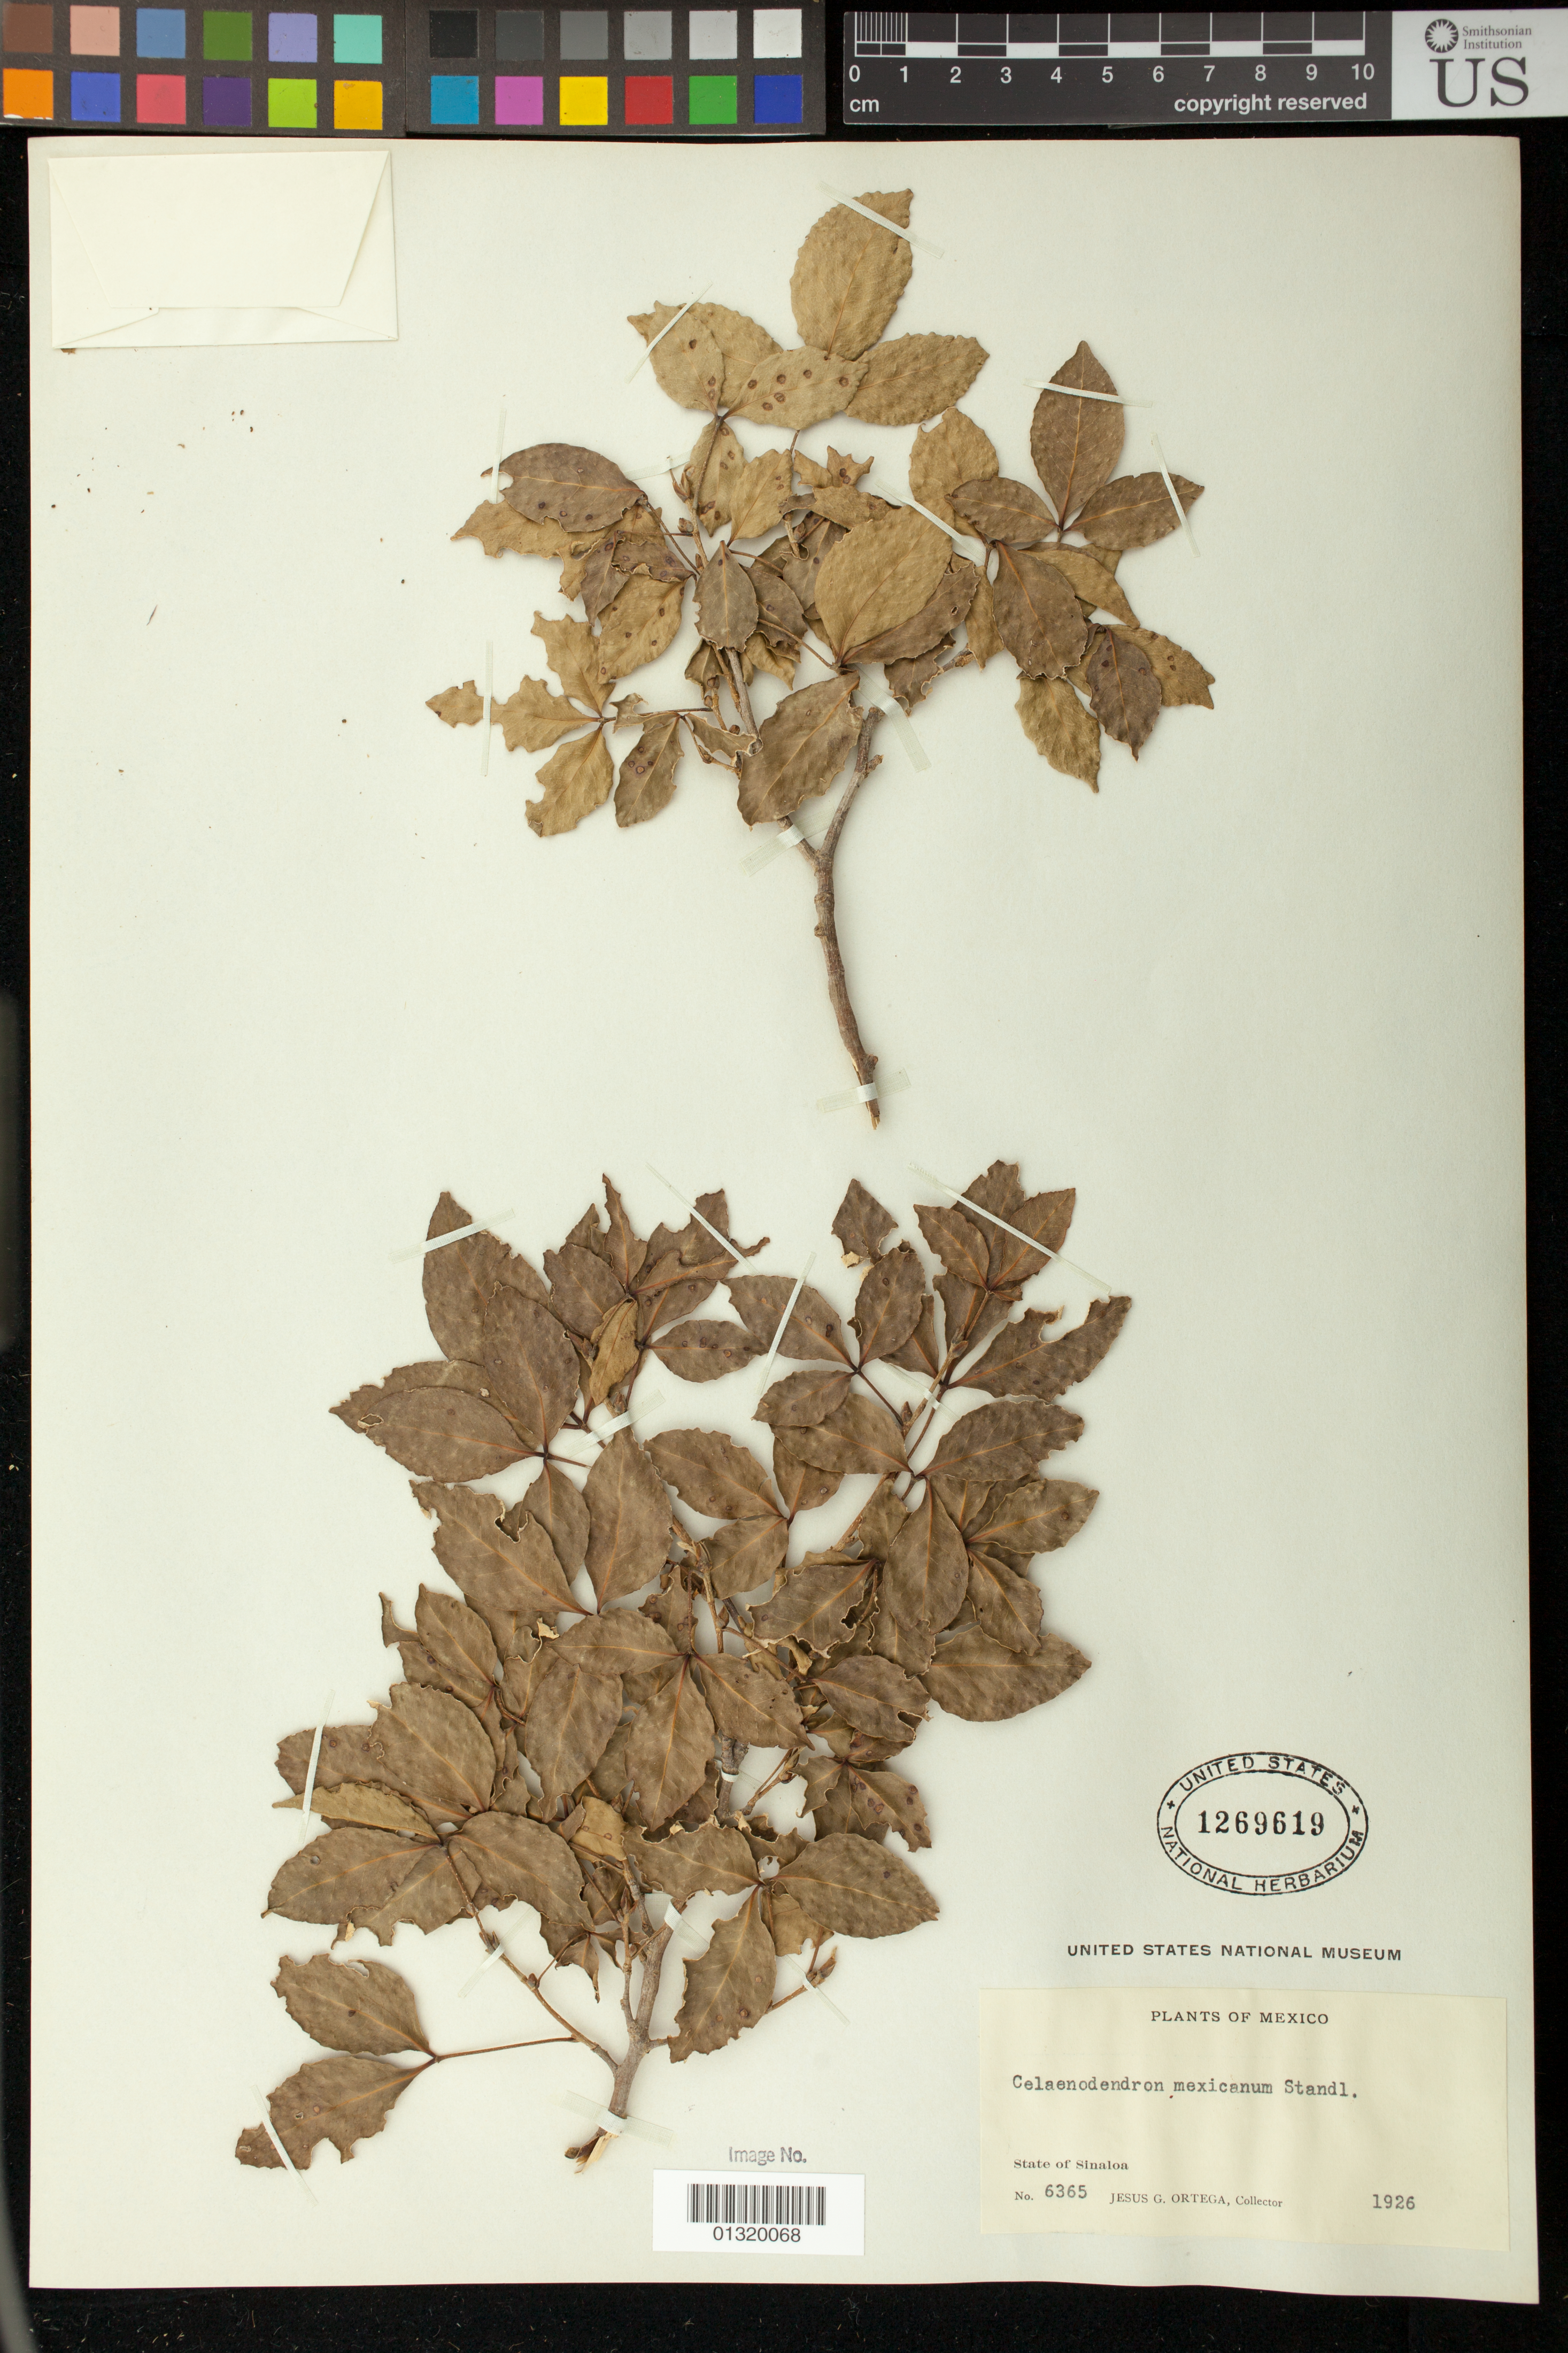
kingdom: Plantae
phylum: Tracheophyta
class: Magnoliopsida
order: Malpighiales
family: Picrodendraceae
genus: Celaenodendron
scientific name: Celaenodendron mexicanum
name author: Standl.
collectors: J. Ortega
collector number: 6365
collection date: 1926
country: Mexico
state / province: Sinaloa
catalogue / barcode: US 1269619